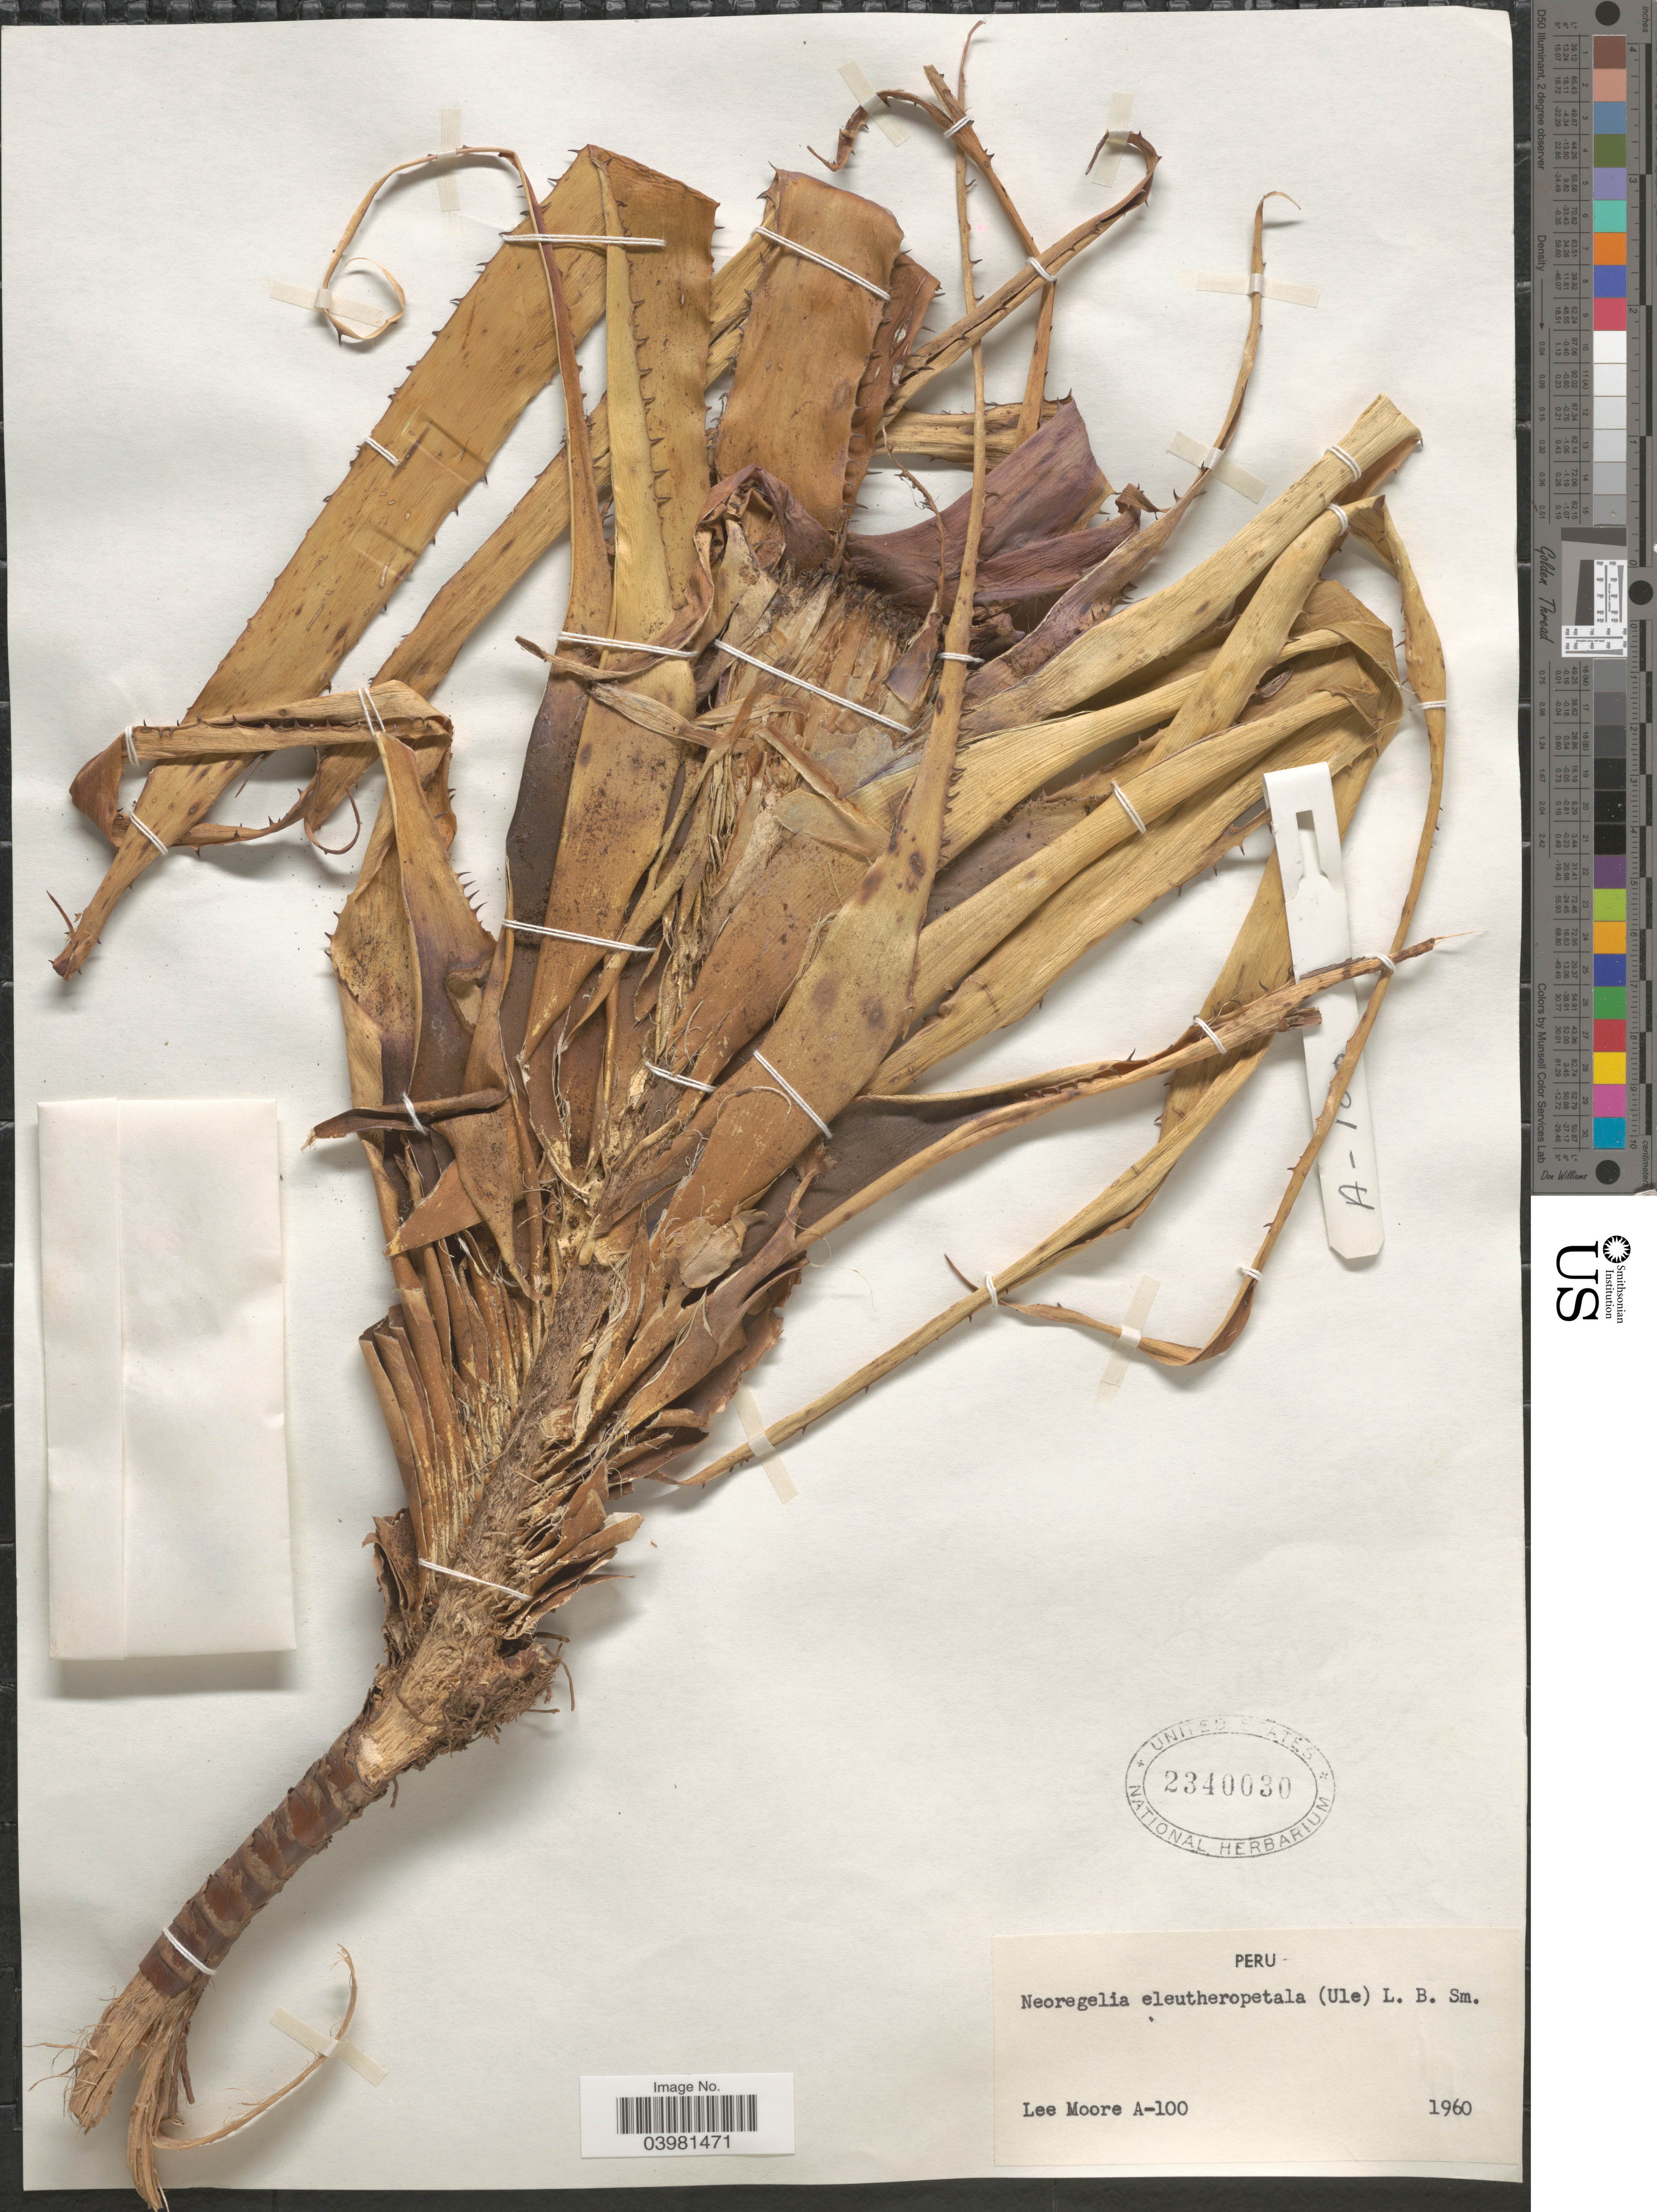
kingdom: Plantae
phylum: Tracheophyta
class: Liliopsida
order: Poales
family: Bromeliaceae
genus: Neoregelia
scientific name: Neoregelia eleutheropetala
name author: (Ule) L.B. Sm.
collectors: L. Moore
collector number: A-100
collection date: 1960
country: Peru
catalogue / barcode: US 2340030